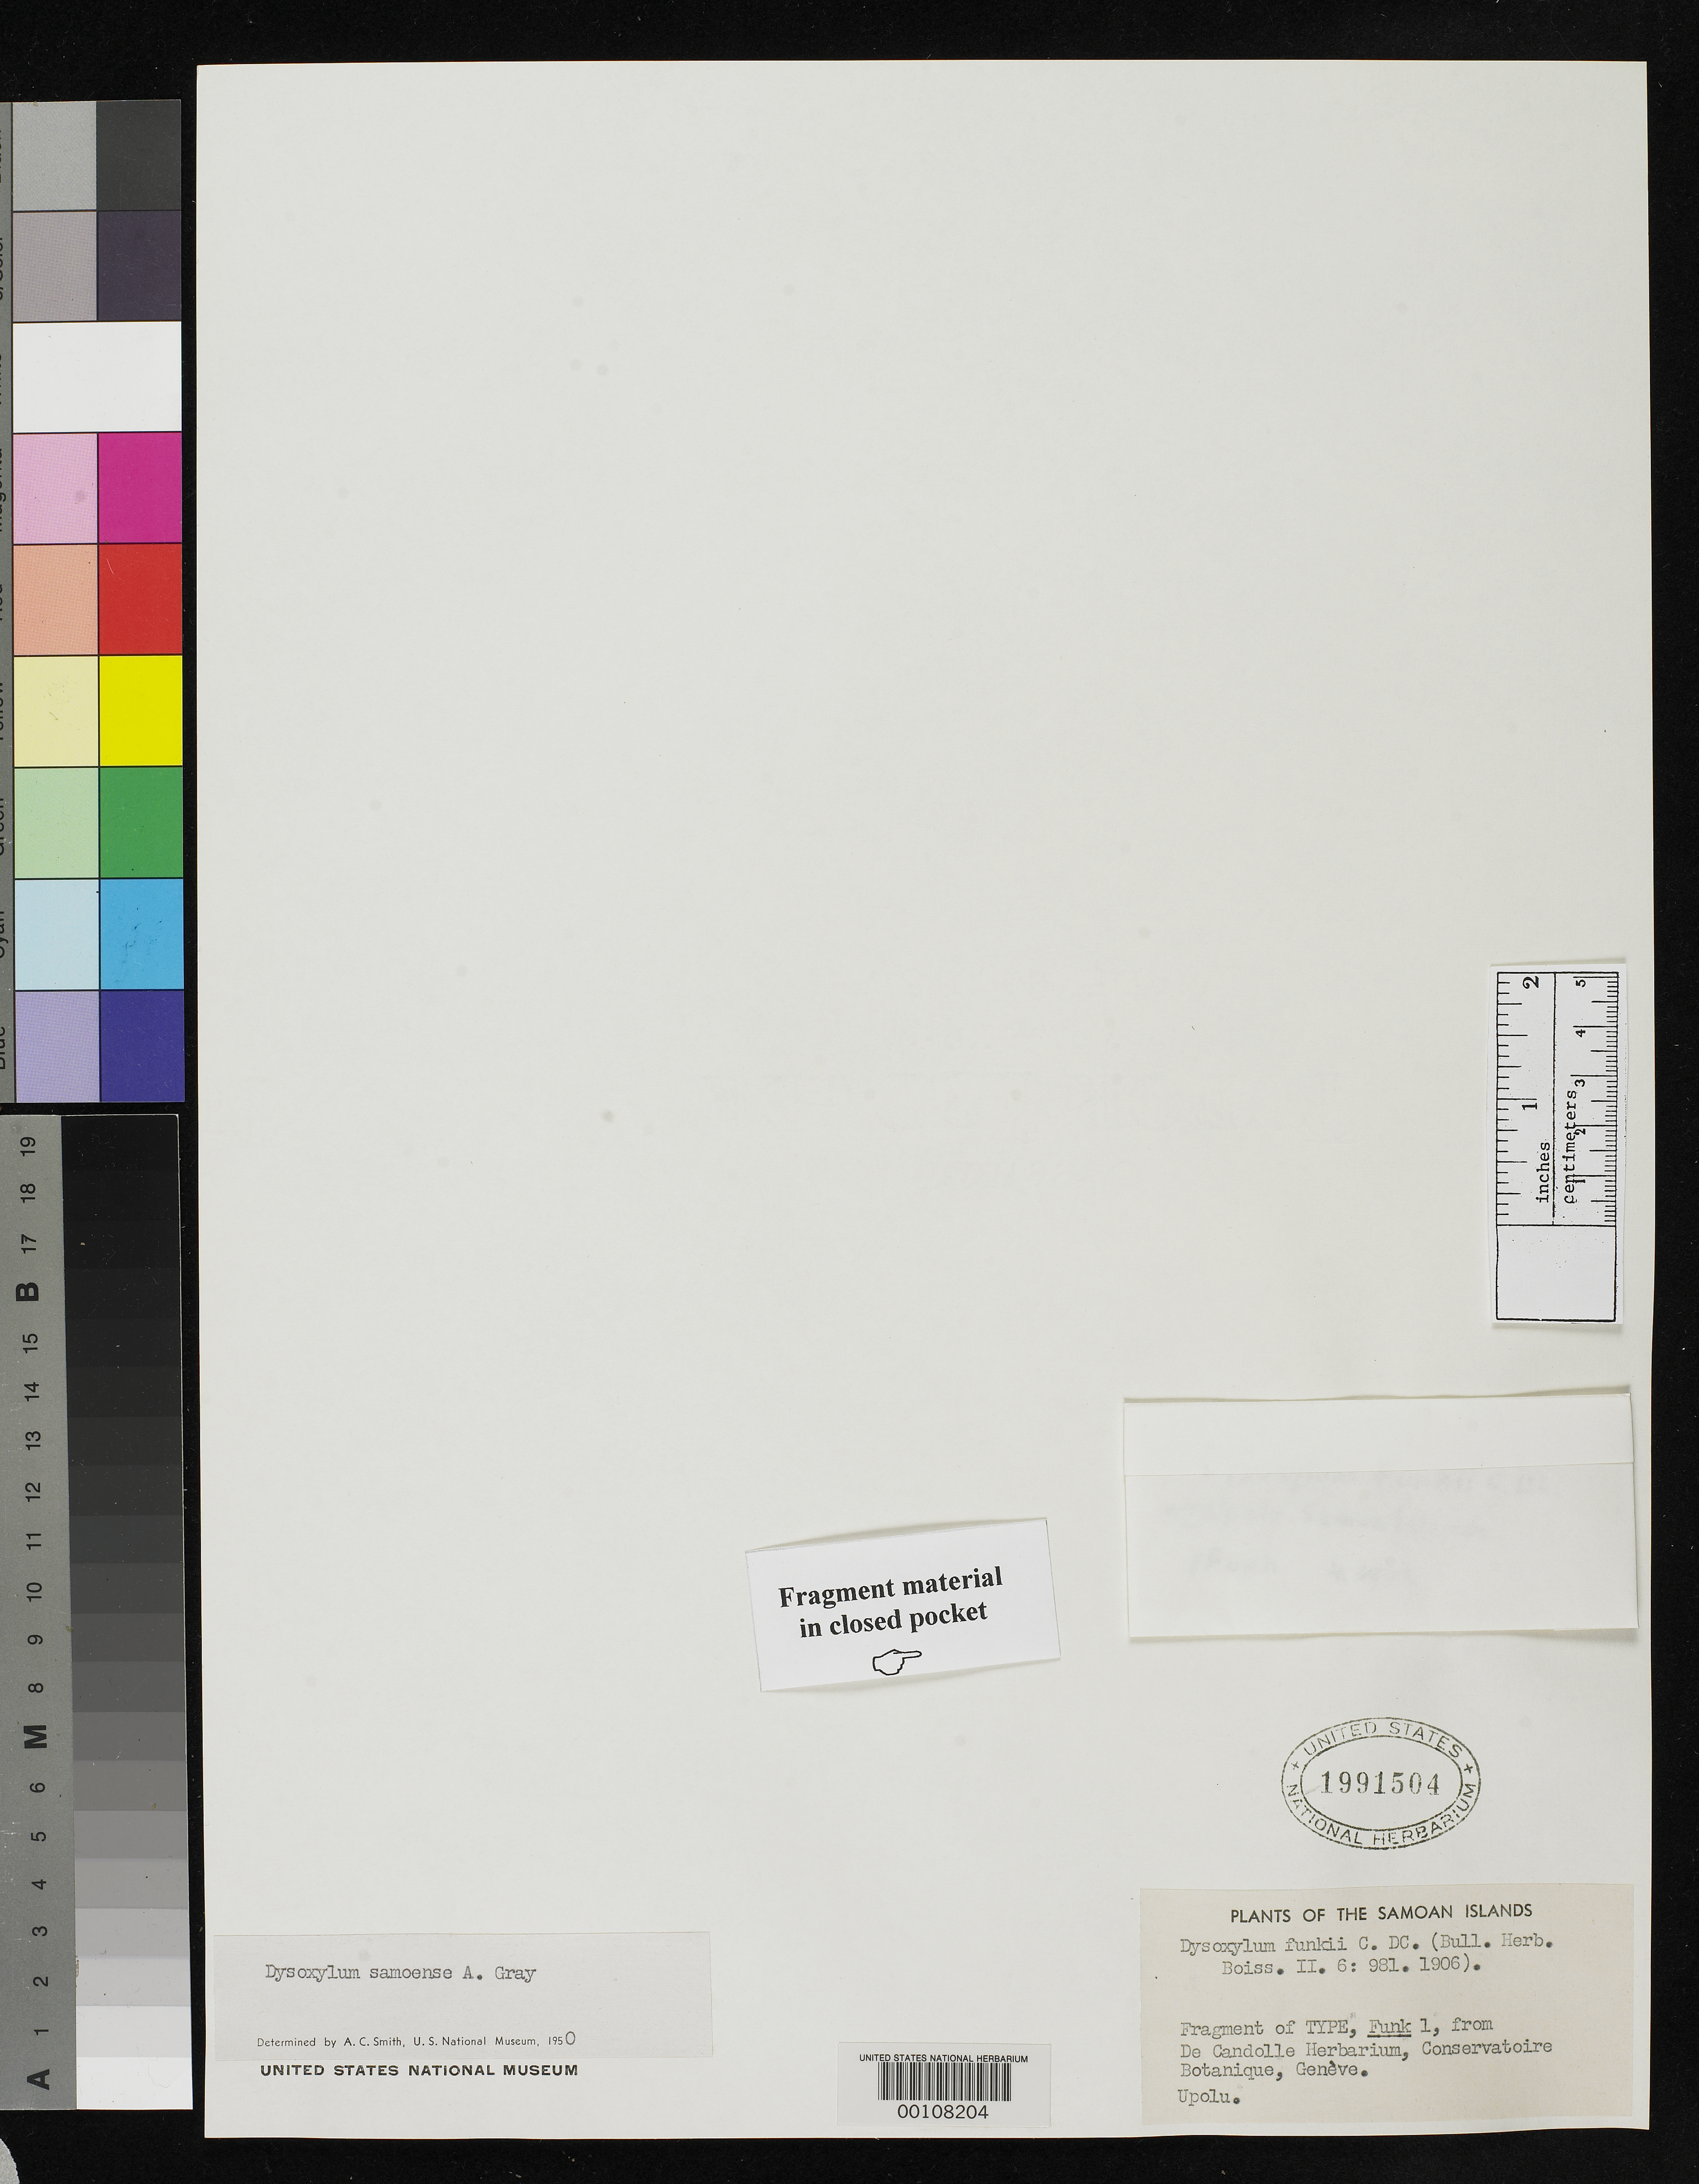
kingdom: Plantae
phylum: Tracheophyta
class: Magnoliopsida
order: Sapindales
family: Meliaceae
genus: Dysoxylum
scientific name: Dysoxylum funkii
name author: C. DC.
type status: Type Material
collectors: B. Funk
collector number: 1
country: Samoa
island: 'Upolu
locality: Upolu.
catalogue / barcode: US 1991504